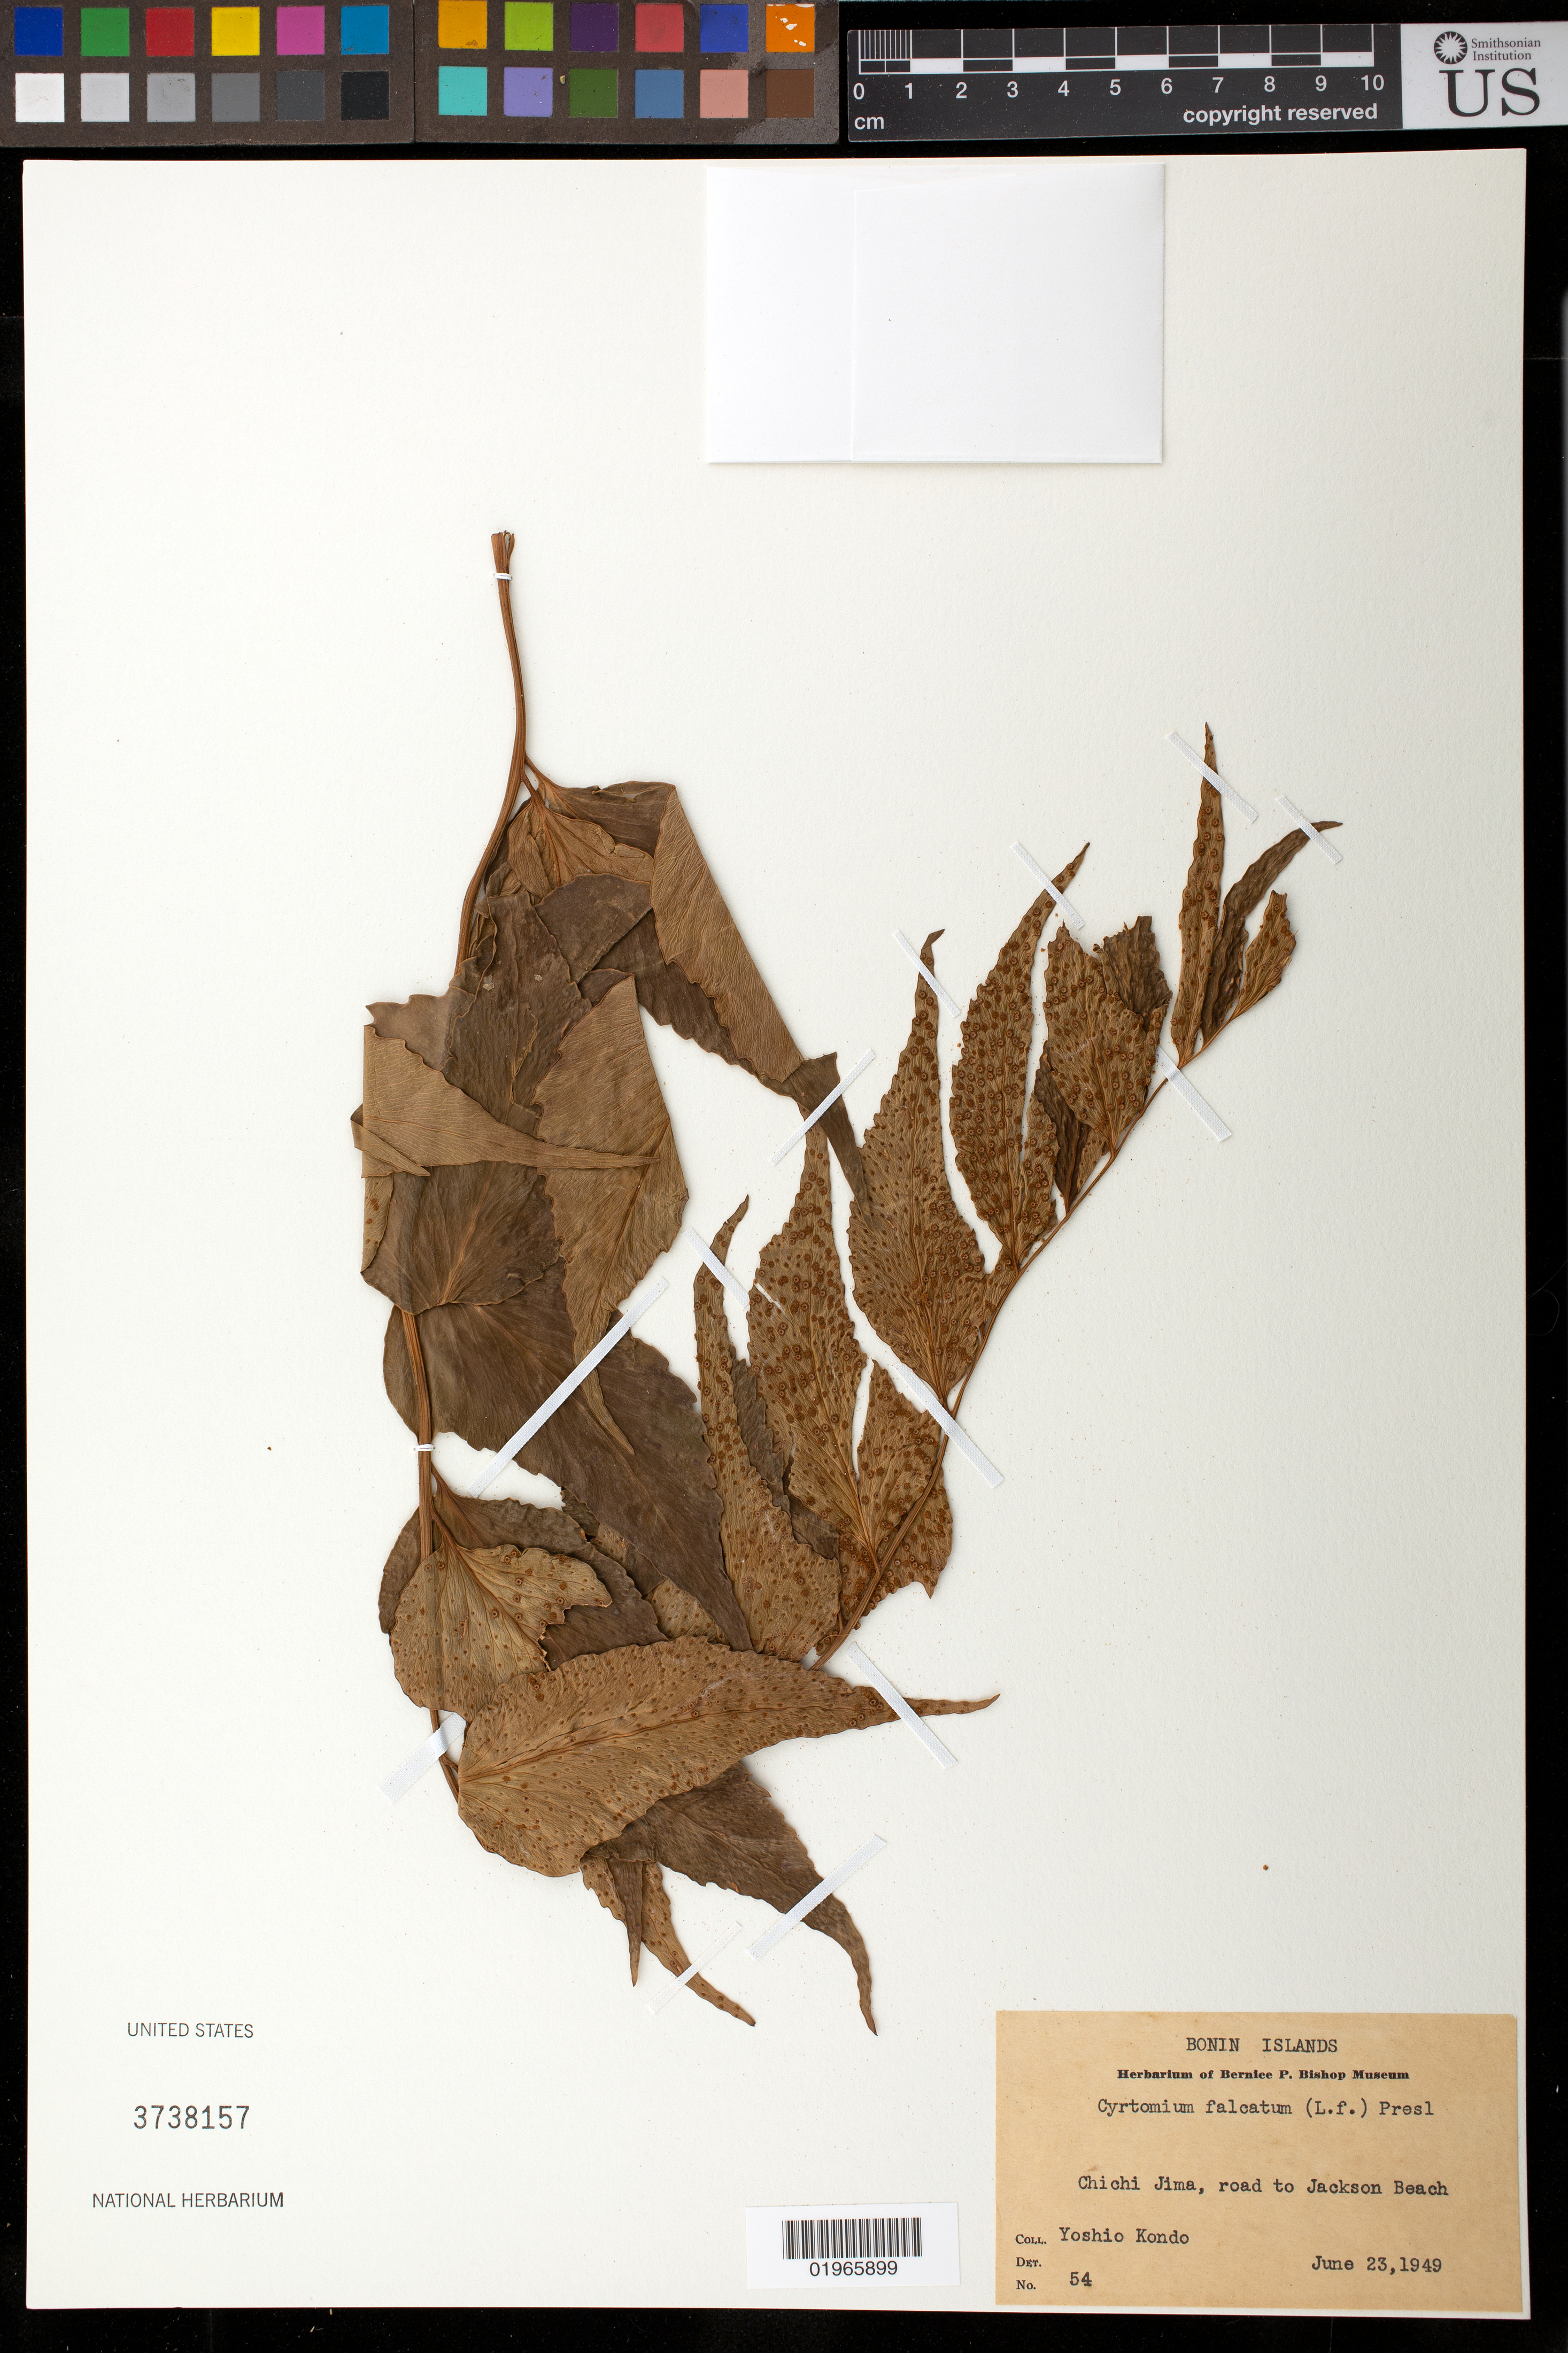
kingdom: Plantae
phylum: Tracheophyta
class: Polypodiopsida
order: Polypodiales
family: Dryopteridaceae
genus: Cyrtomium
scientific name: Cyrtomium falcatum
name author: (L. f.) C. Presl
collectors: Y. Kondo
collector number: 54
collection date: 1949-06-23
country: Japan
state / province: Tokyo, Federal City of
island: Bonin Islands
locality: Chichi Jima, road to Jackson Beach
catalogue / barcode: US 3738157